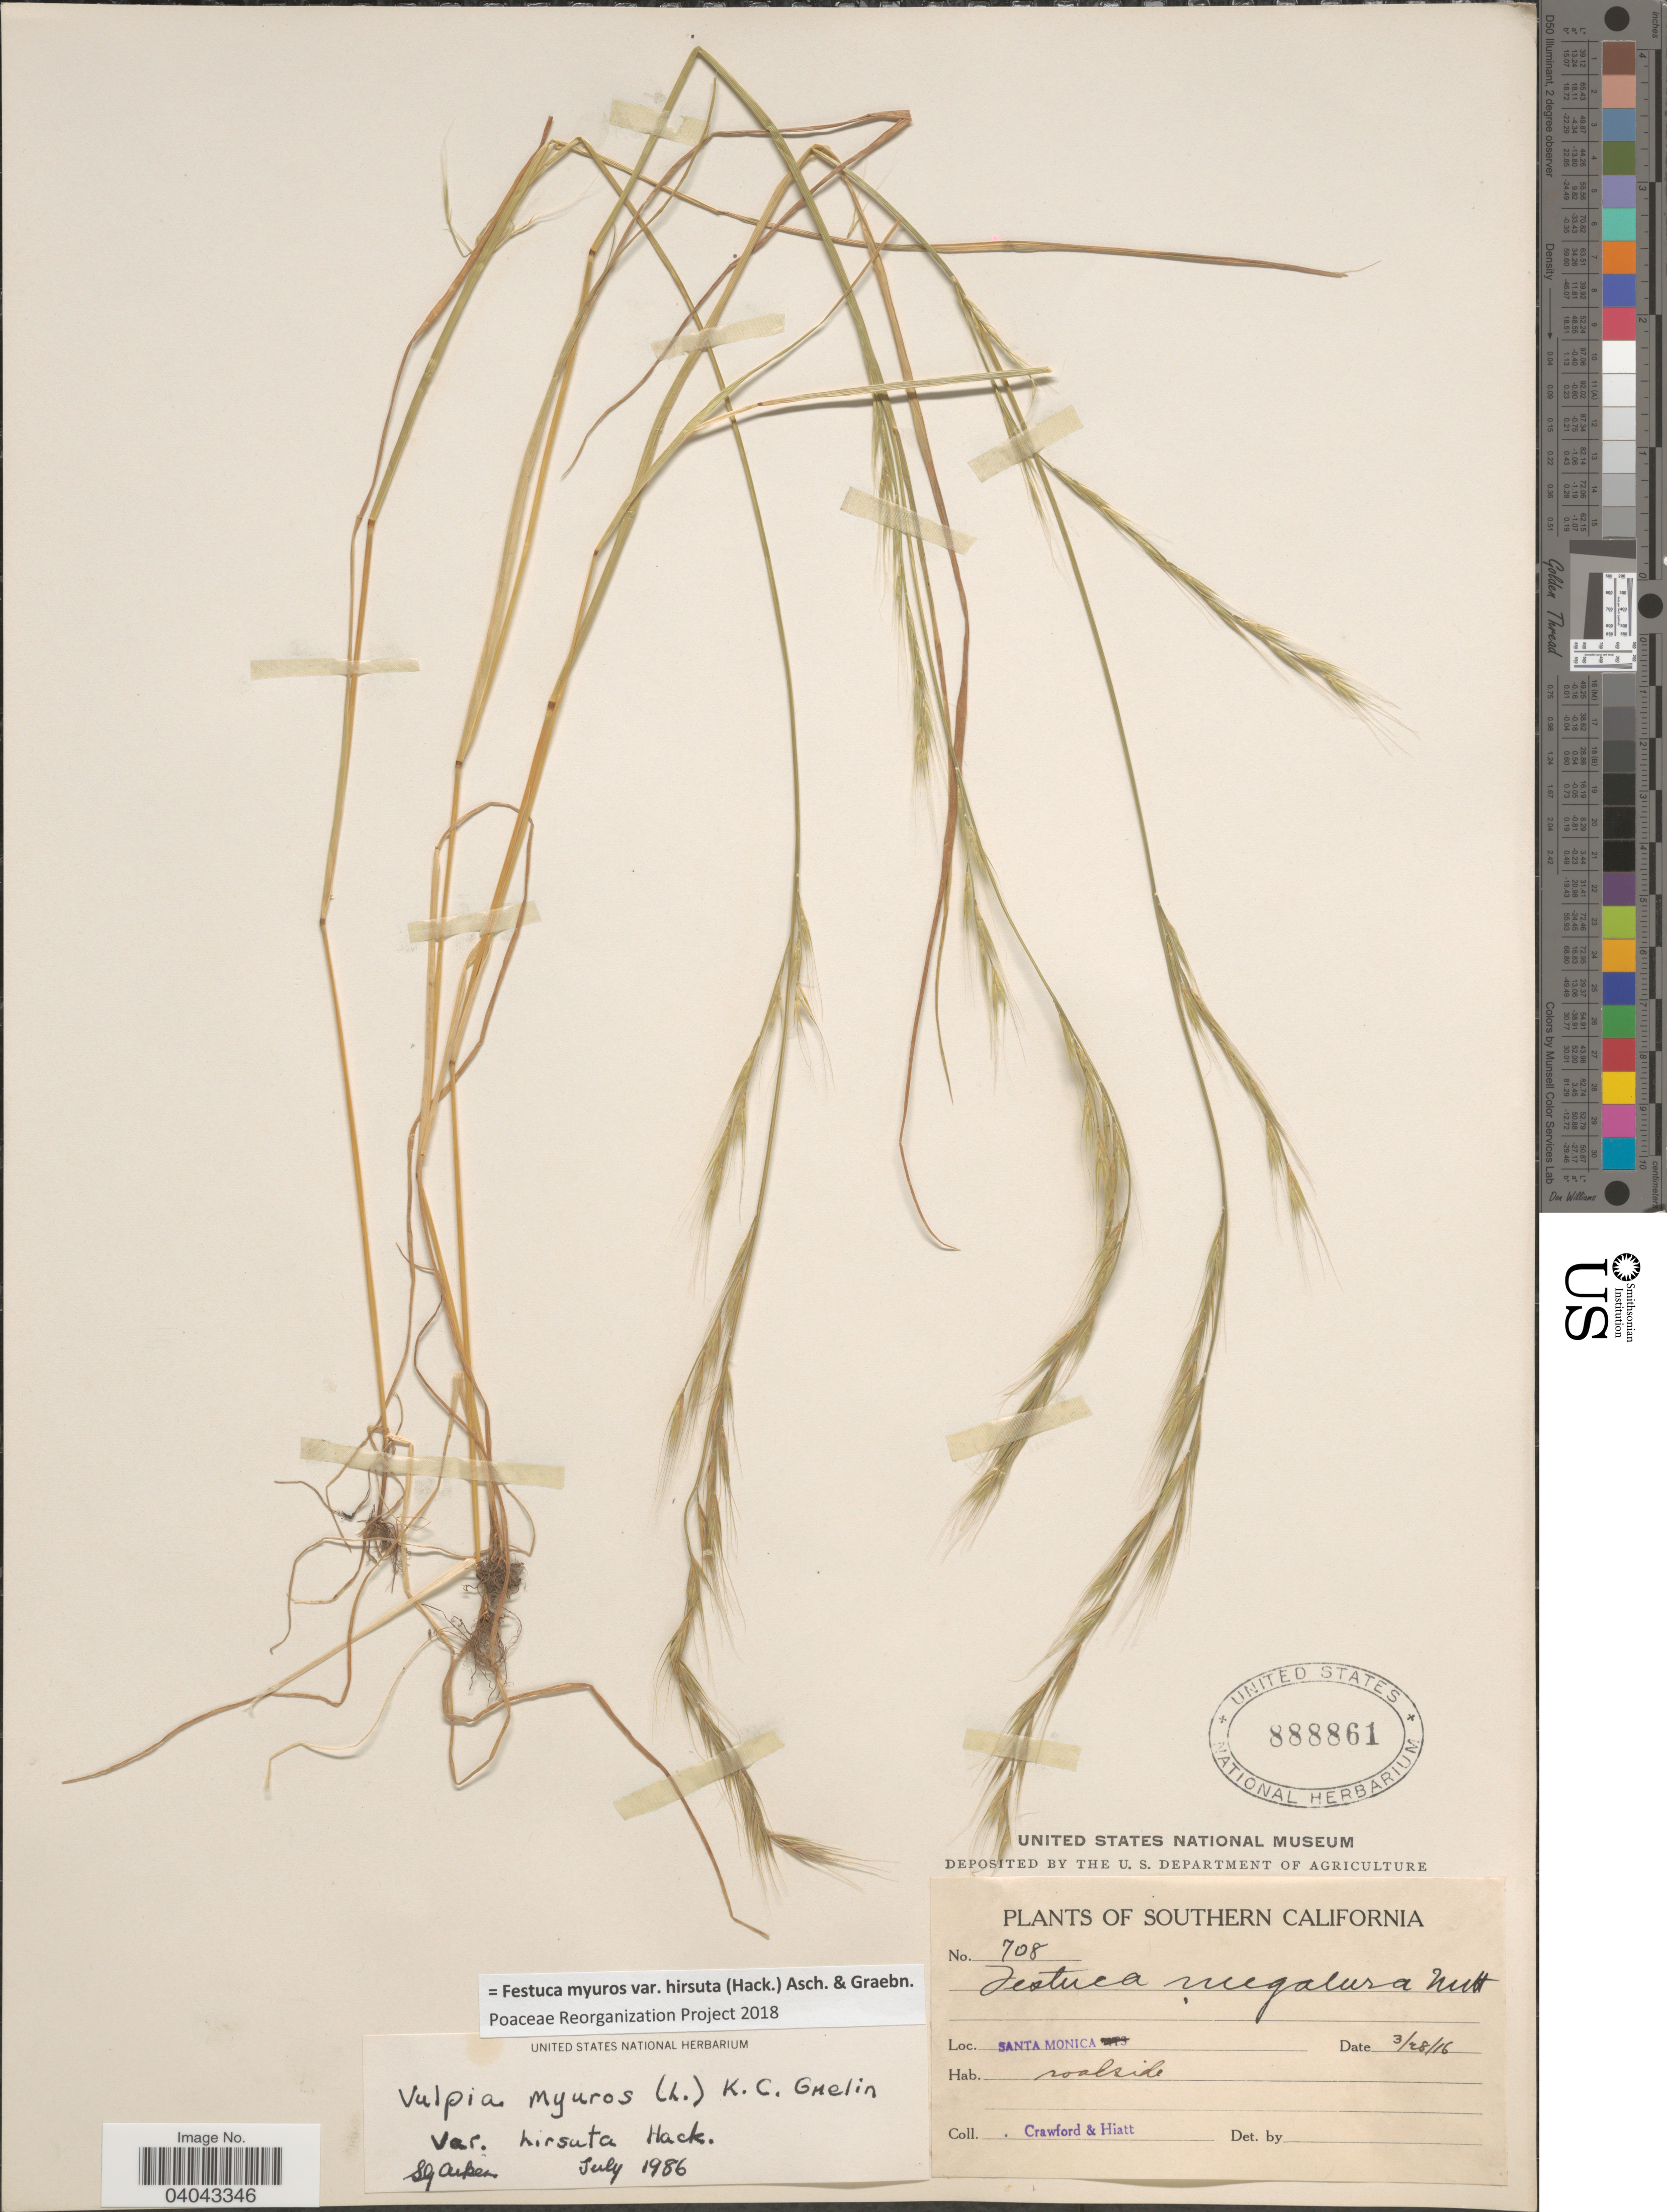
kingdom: Plantae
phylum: Tracheophyta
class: Liliopsida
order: Poales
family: Poaceae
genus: Festuca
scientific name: Festuca myuros var. hirsuta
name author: (Hack.) Asch. & Graebn.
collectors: Crawford & Hiatt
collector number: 708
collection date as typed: Transcribed d/m/y: 28/3/16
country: United States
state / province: California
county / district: Los Angeles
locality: Southern California. Santa Monica.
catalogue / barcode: US 888861